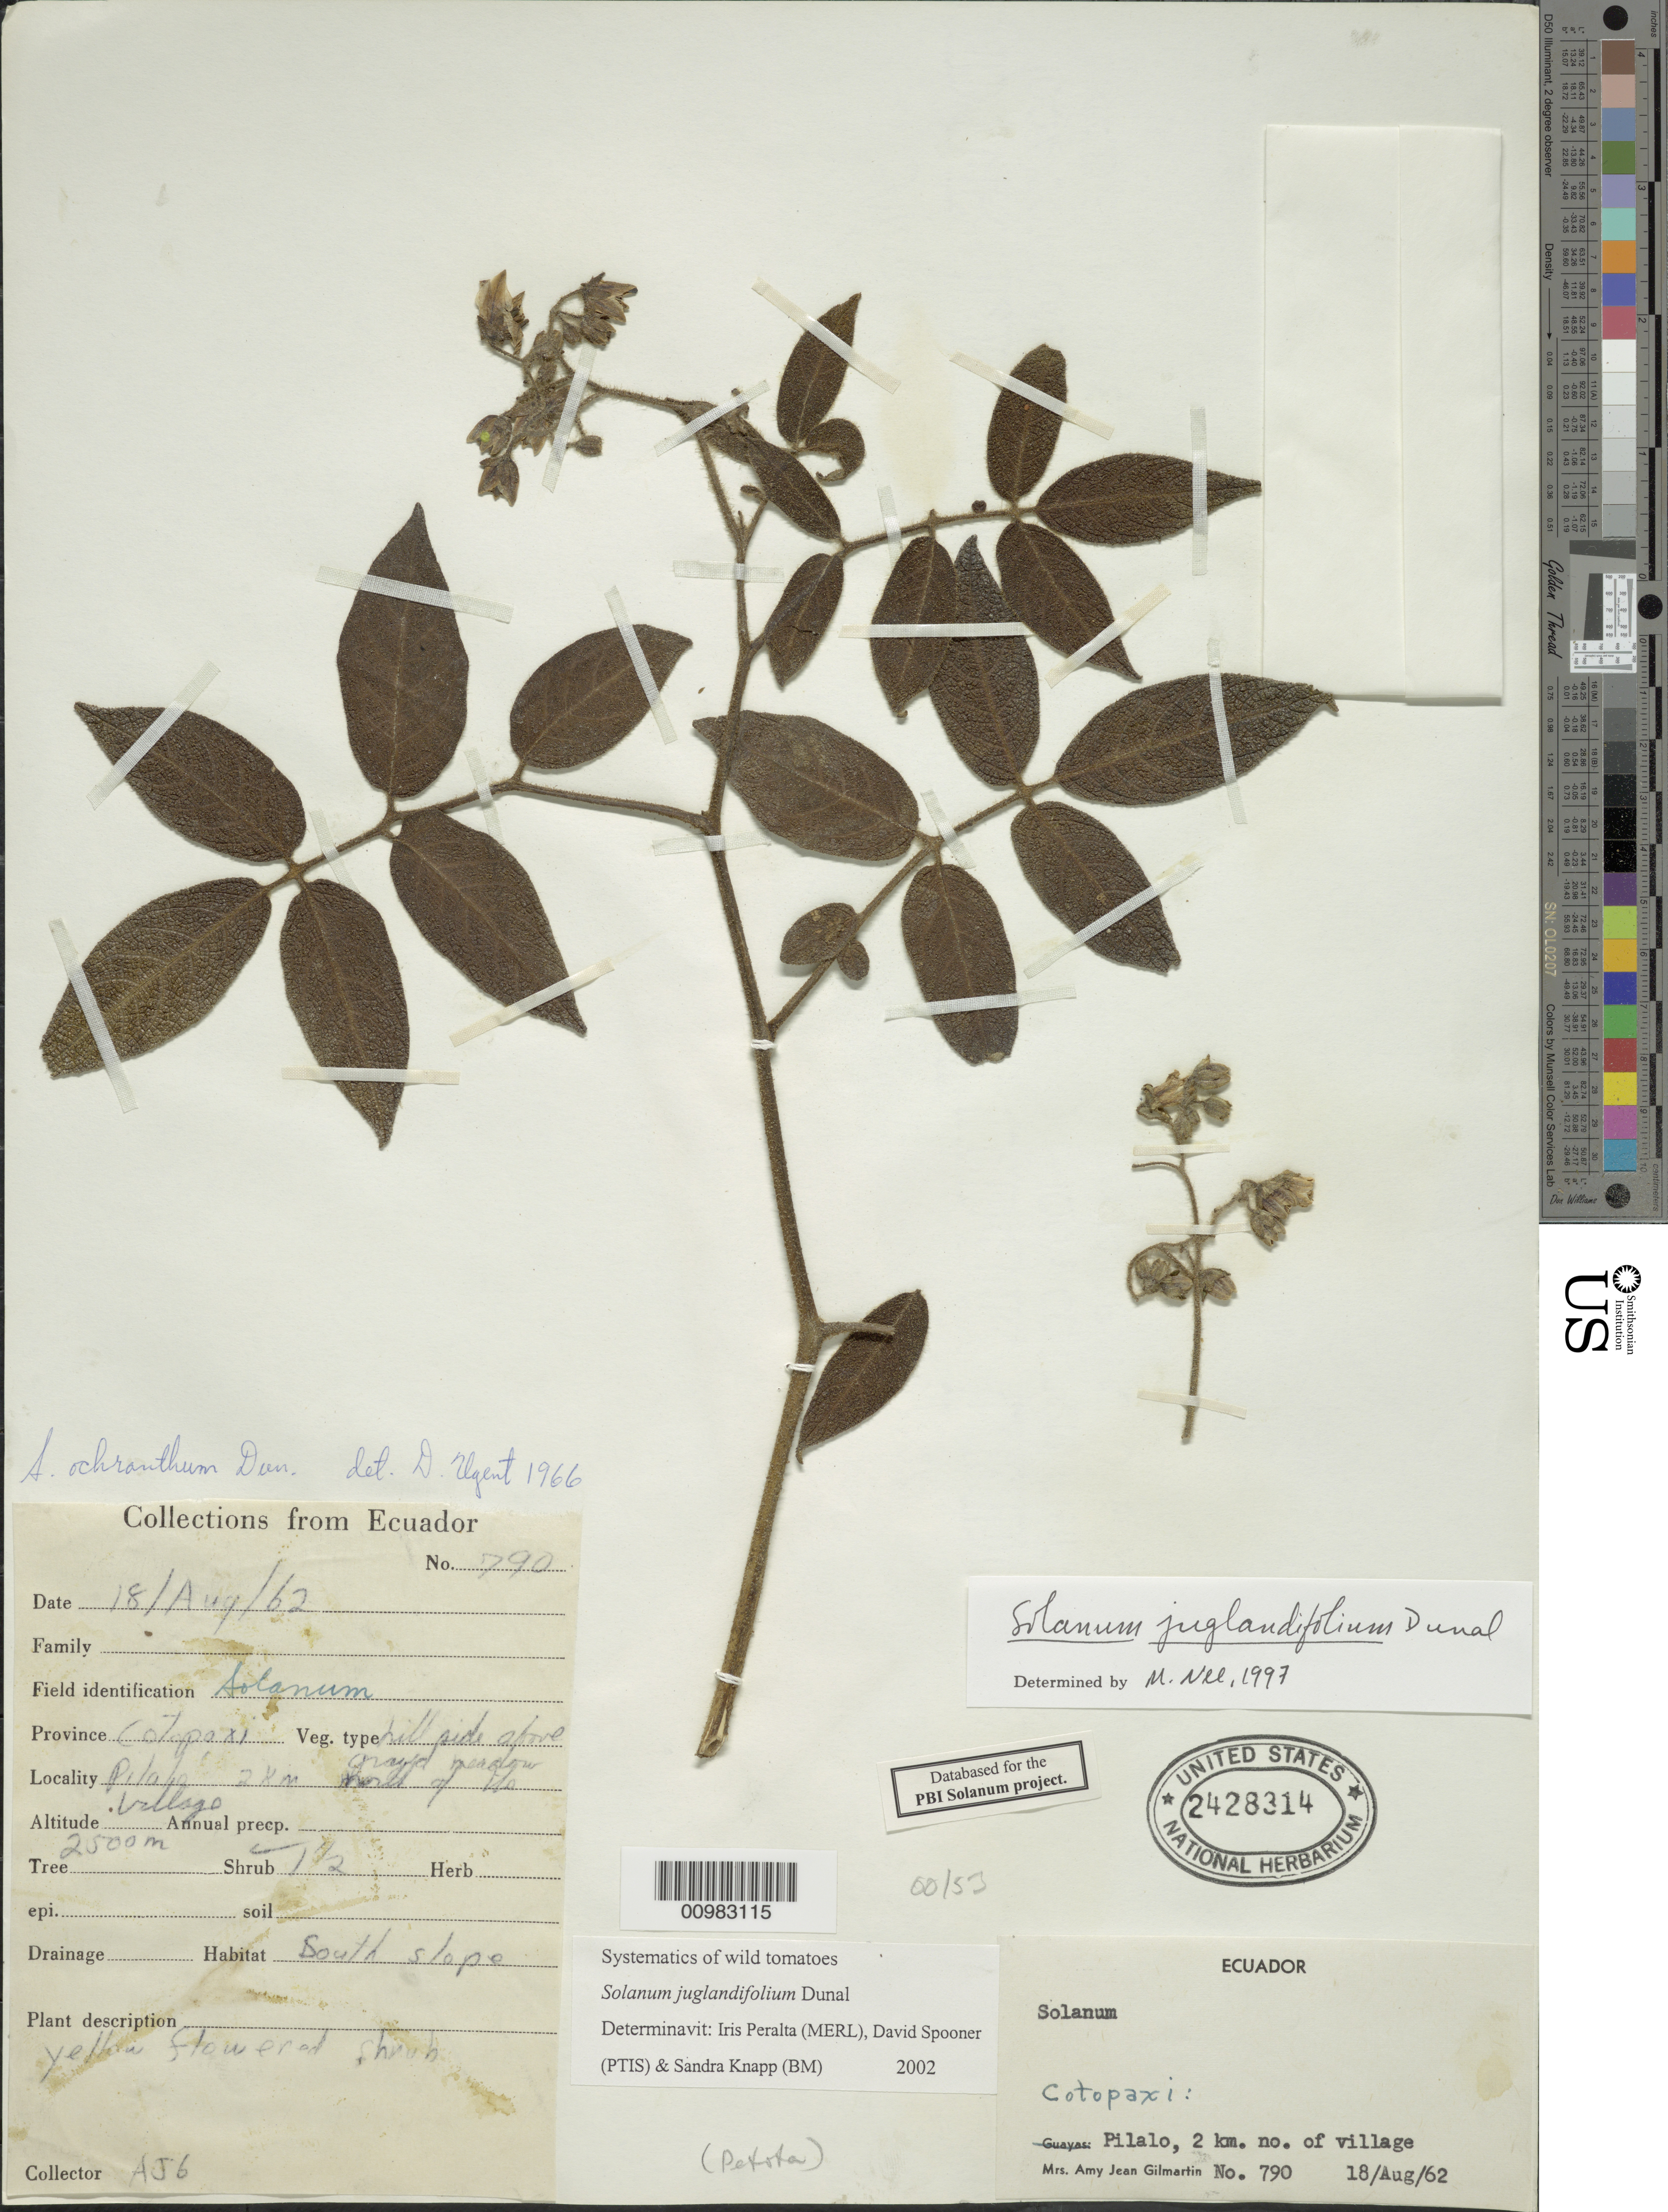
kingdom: Plantae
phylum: Tracheophyta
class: Magnoliopsida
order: Solanales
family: Solanaceae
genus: Solanum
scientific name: Solanum juglandifolium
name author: Dunal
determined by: Peralta, Iris E.; Knapp, S. D.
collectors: A. J. Gilmartin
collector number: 790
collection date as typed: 18 Aug 1962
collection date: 1962-08-18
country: Ecuador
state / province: Cotopaxi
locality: Pilalo, 2 km N of village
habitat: hillsIde above grass meadow, S slope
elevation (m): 2500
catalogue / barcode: US 2428314